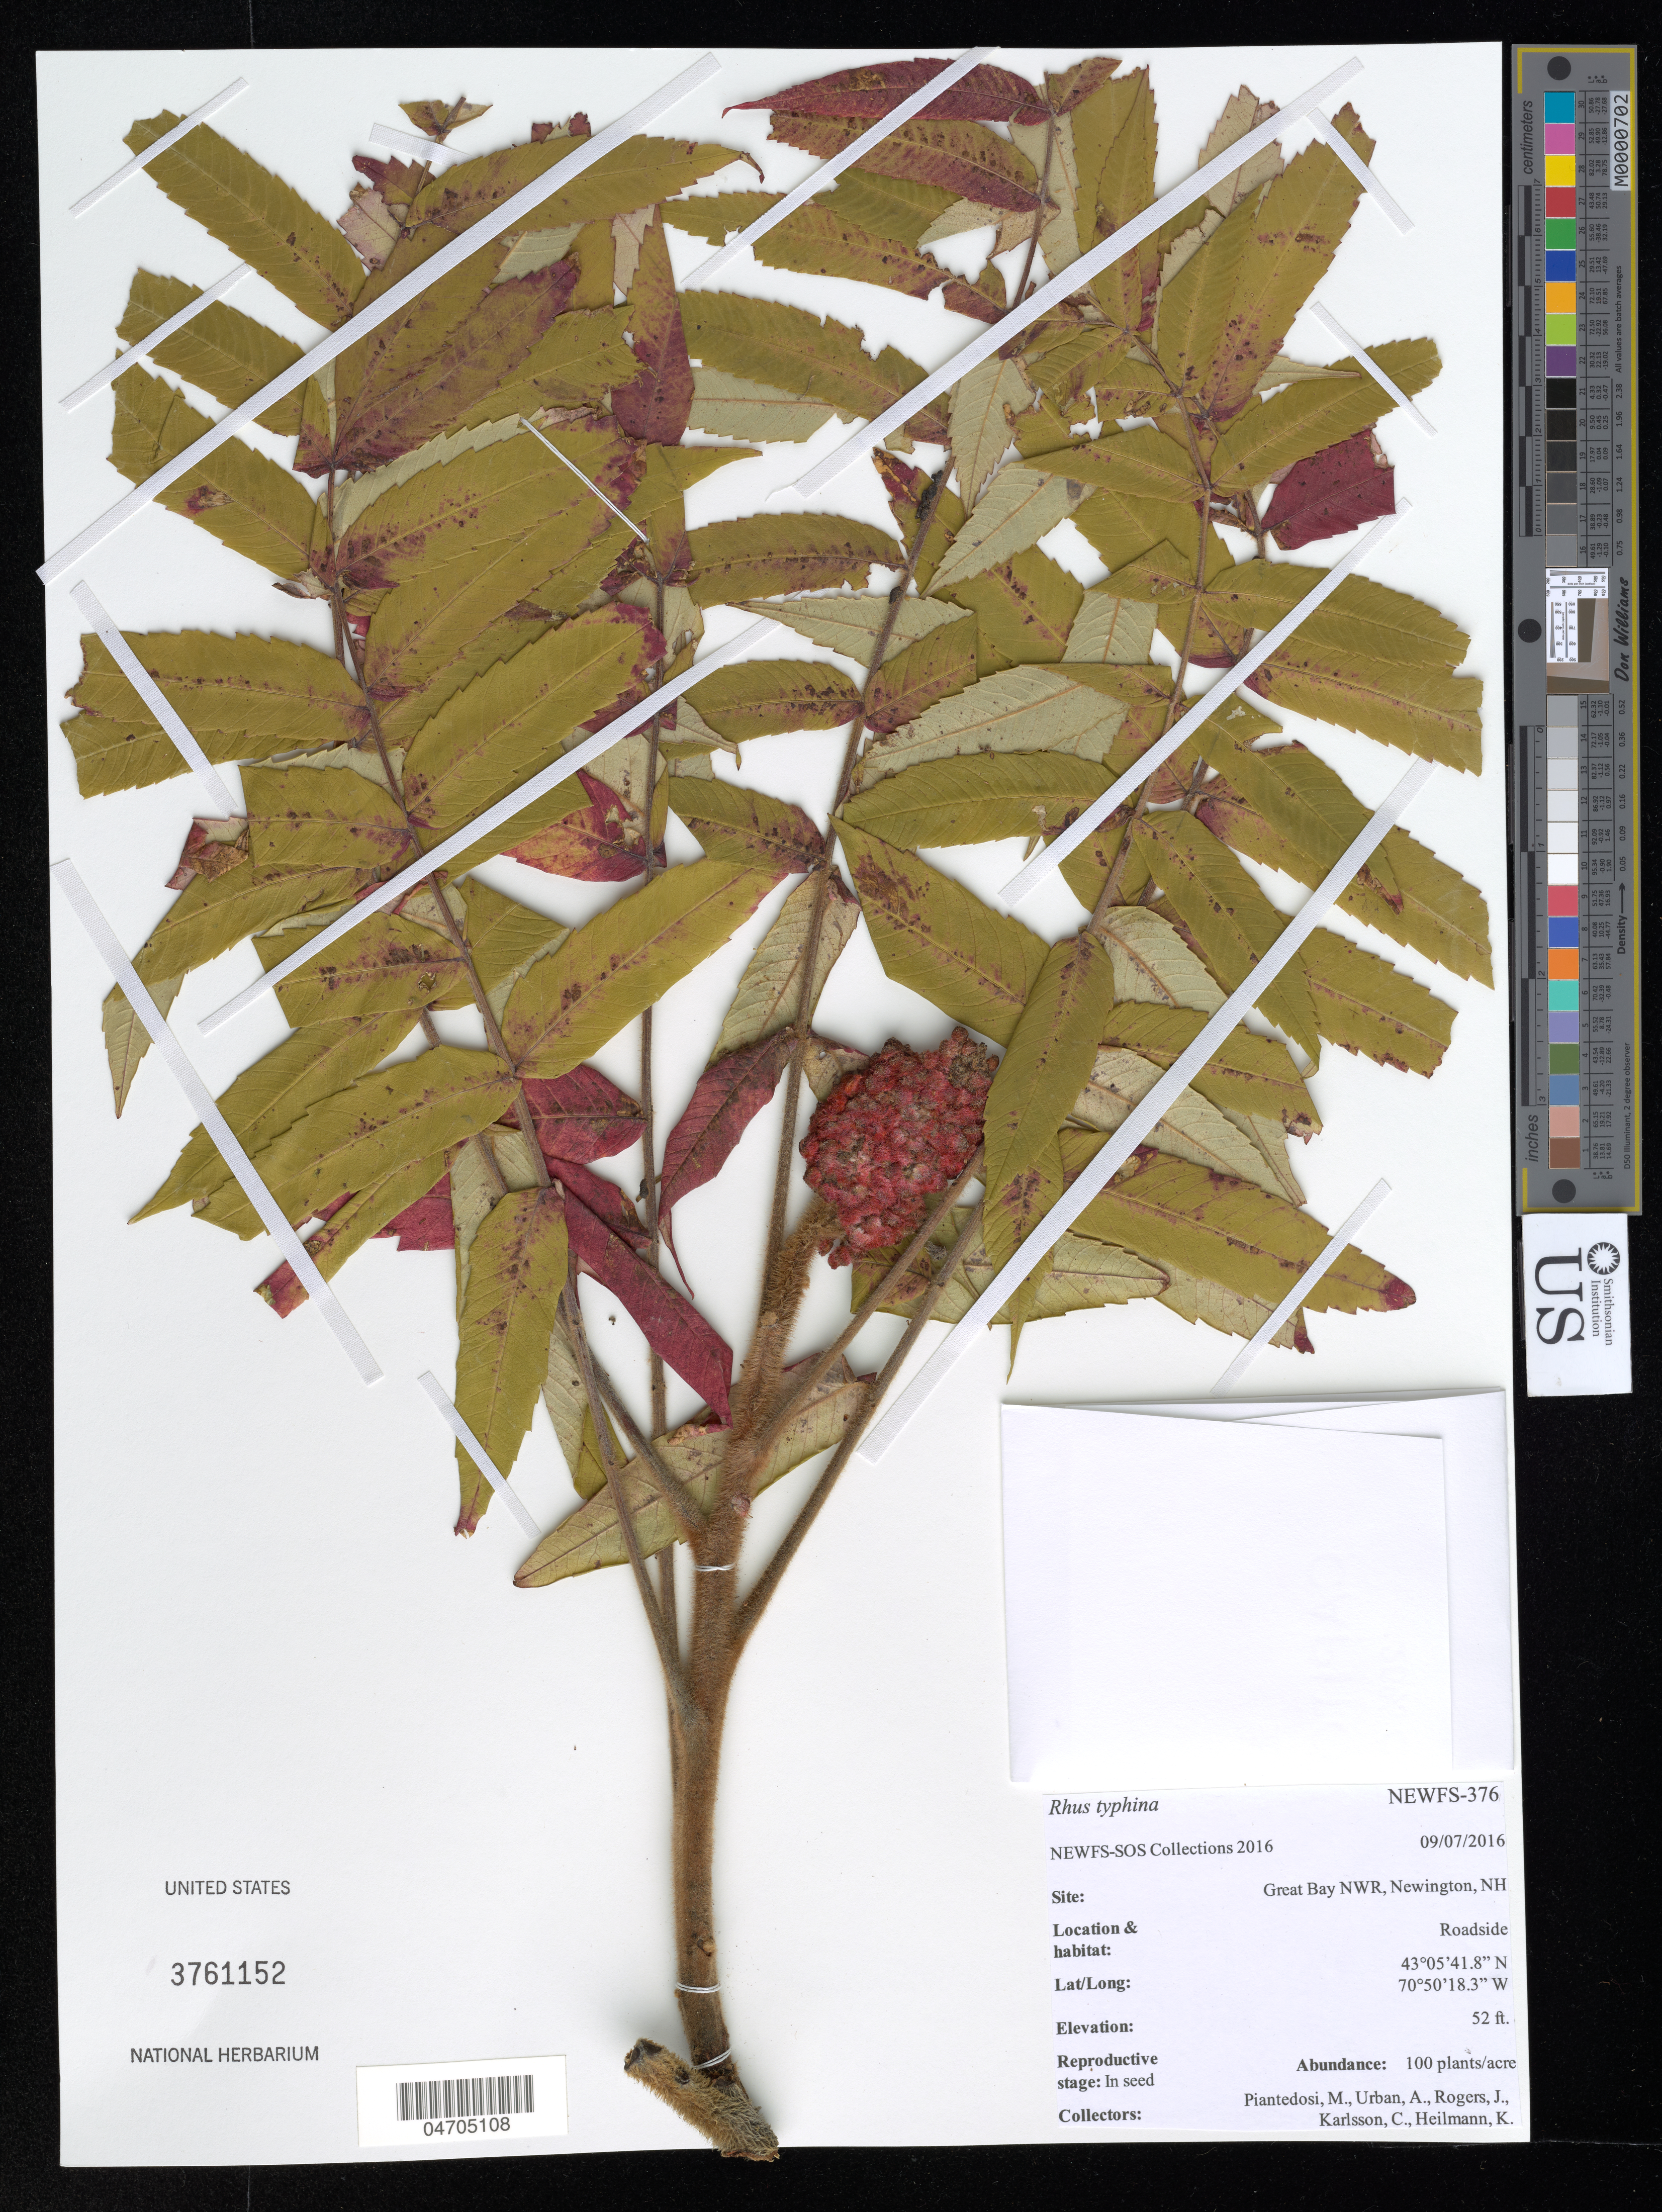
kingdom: Plantae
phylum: Tracheophyta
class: Magnoliopsida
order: Sapindales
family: Anacardiaceae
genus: Rhus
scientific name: Rhus typhina var. laciniata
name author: Alph. Wood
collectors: M. Piantedosi, A. Urban, J. Rogers, C. Karlsson & K. Heilmann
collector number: NEWFS-376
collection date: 2016-09-07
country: United States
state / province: New Hampshire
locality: Site: Great Bay NWR, Newington, NH. Roadside.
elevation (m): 16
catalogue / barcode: US 3761152